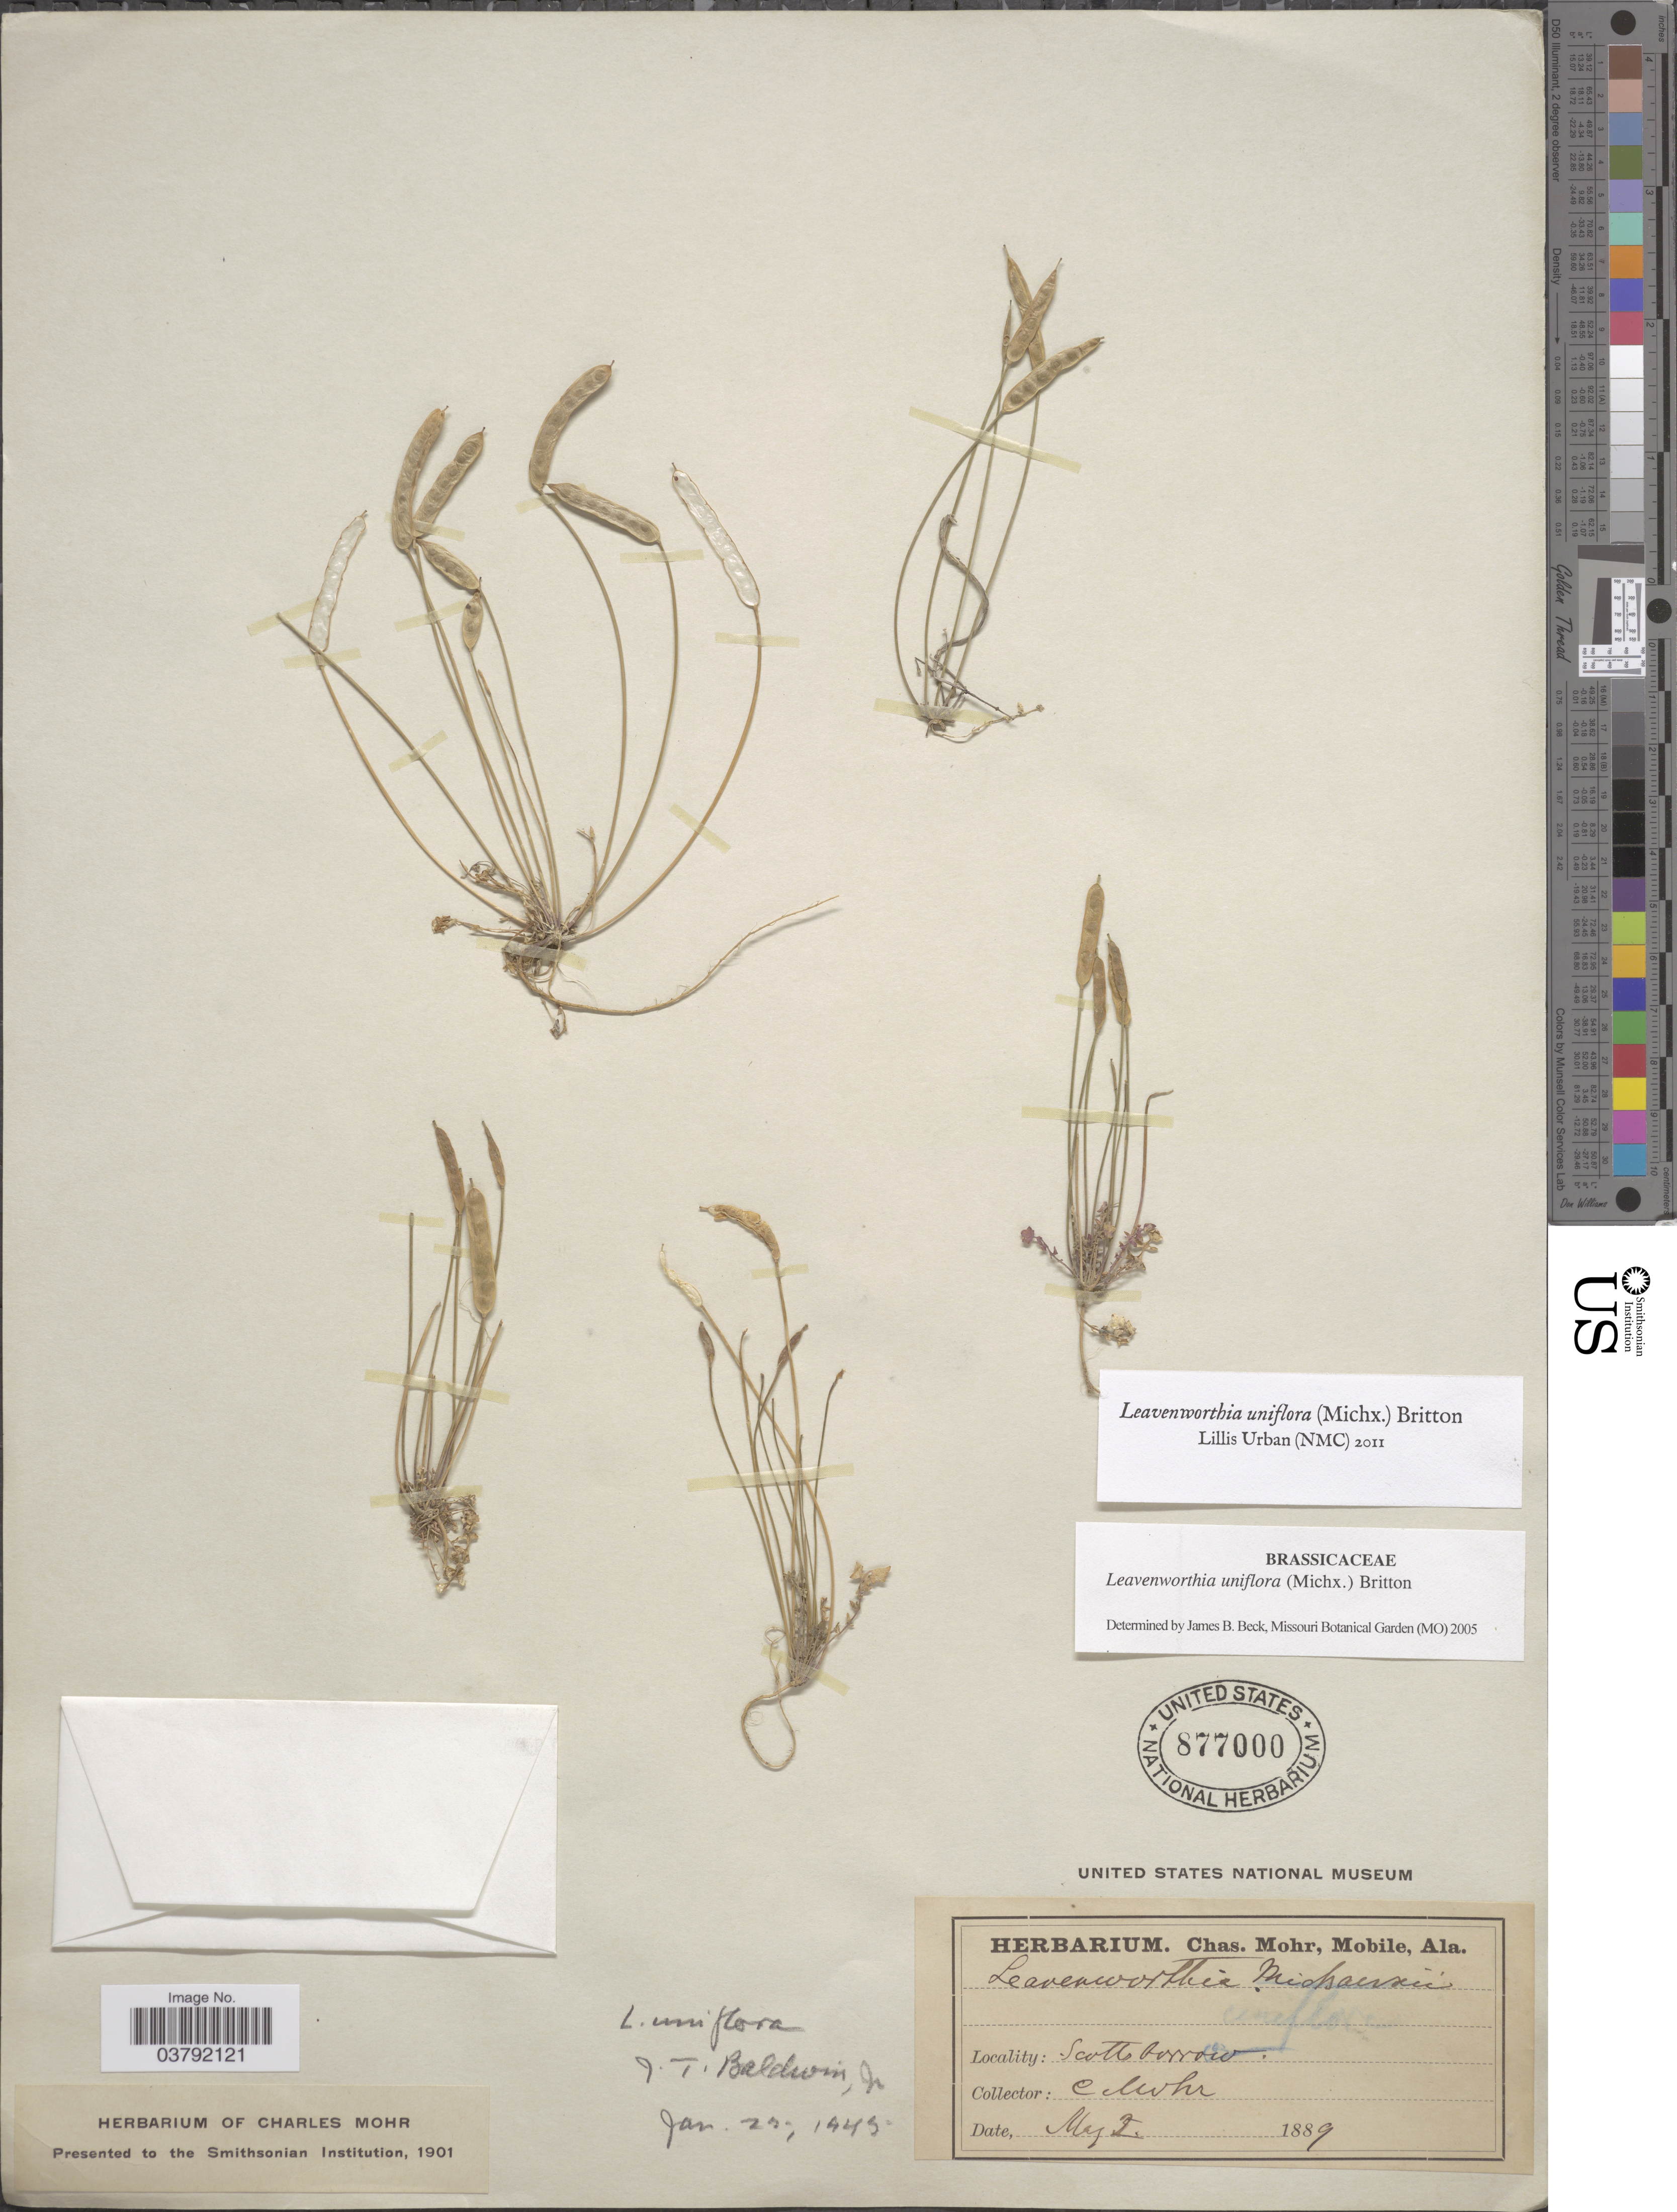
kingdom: Plantae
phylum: Tracheophyta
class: Magnoliopsida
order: Brassicales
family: Brassicaceae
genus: Leavenworthia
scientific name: Leavenworthia uniflora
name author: (Michx.) Britton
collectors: Mohr, C. T. (herbarium)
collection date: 1889-05-02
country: United States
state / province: Alabama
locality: Scottsborrow.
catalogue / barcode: US 877000